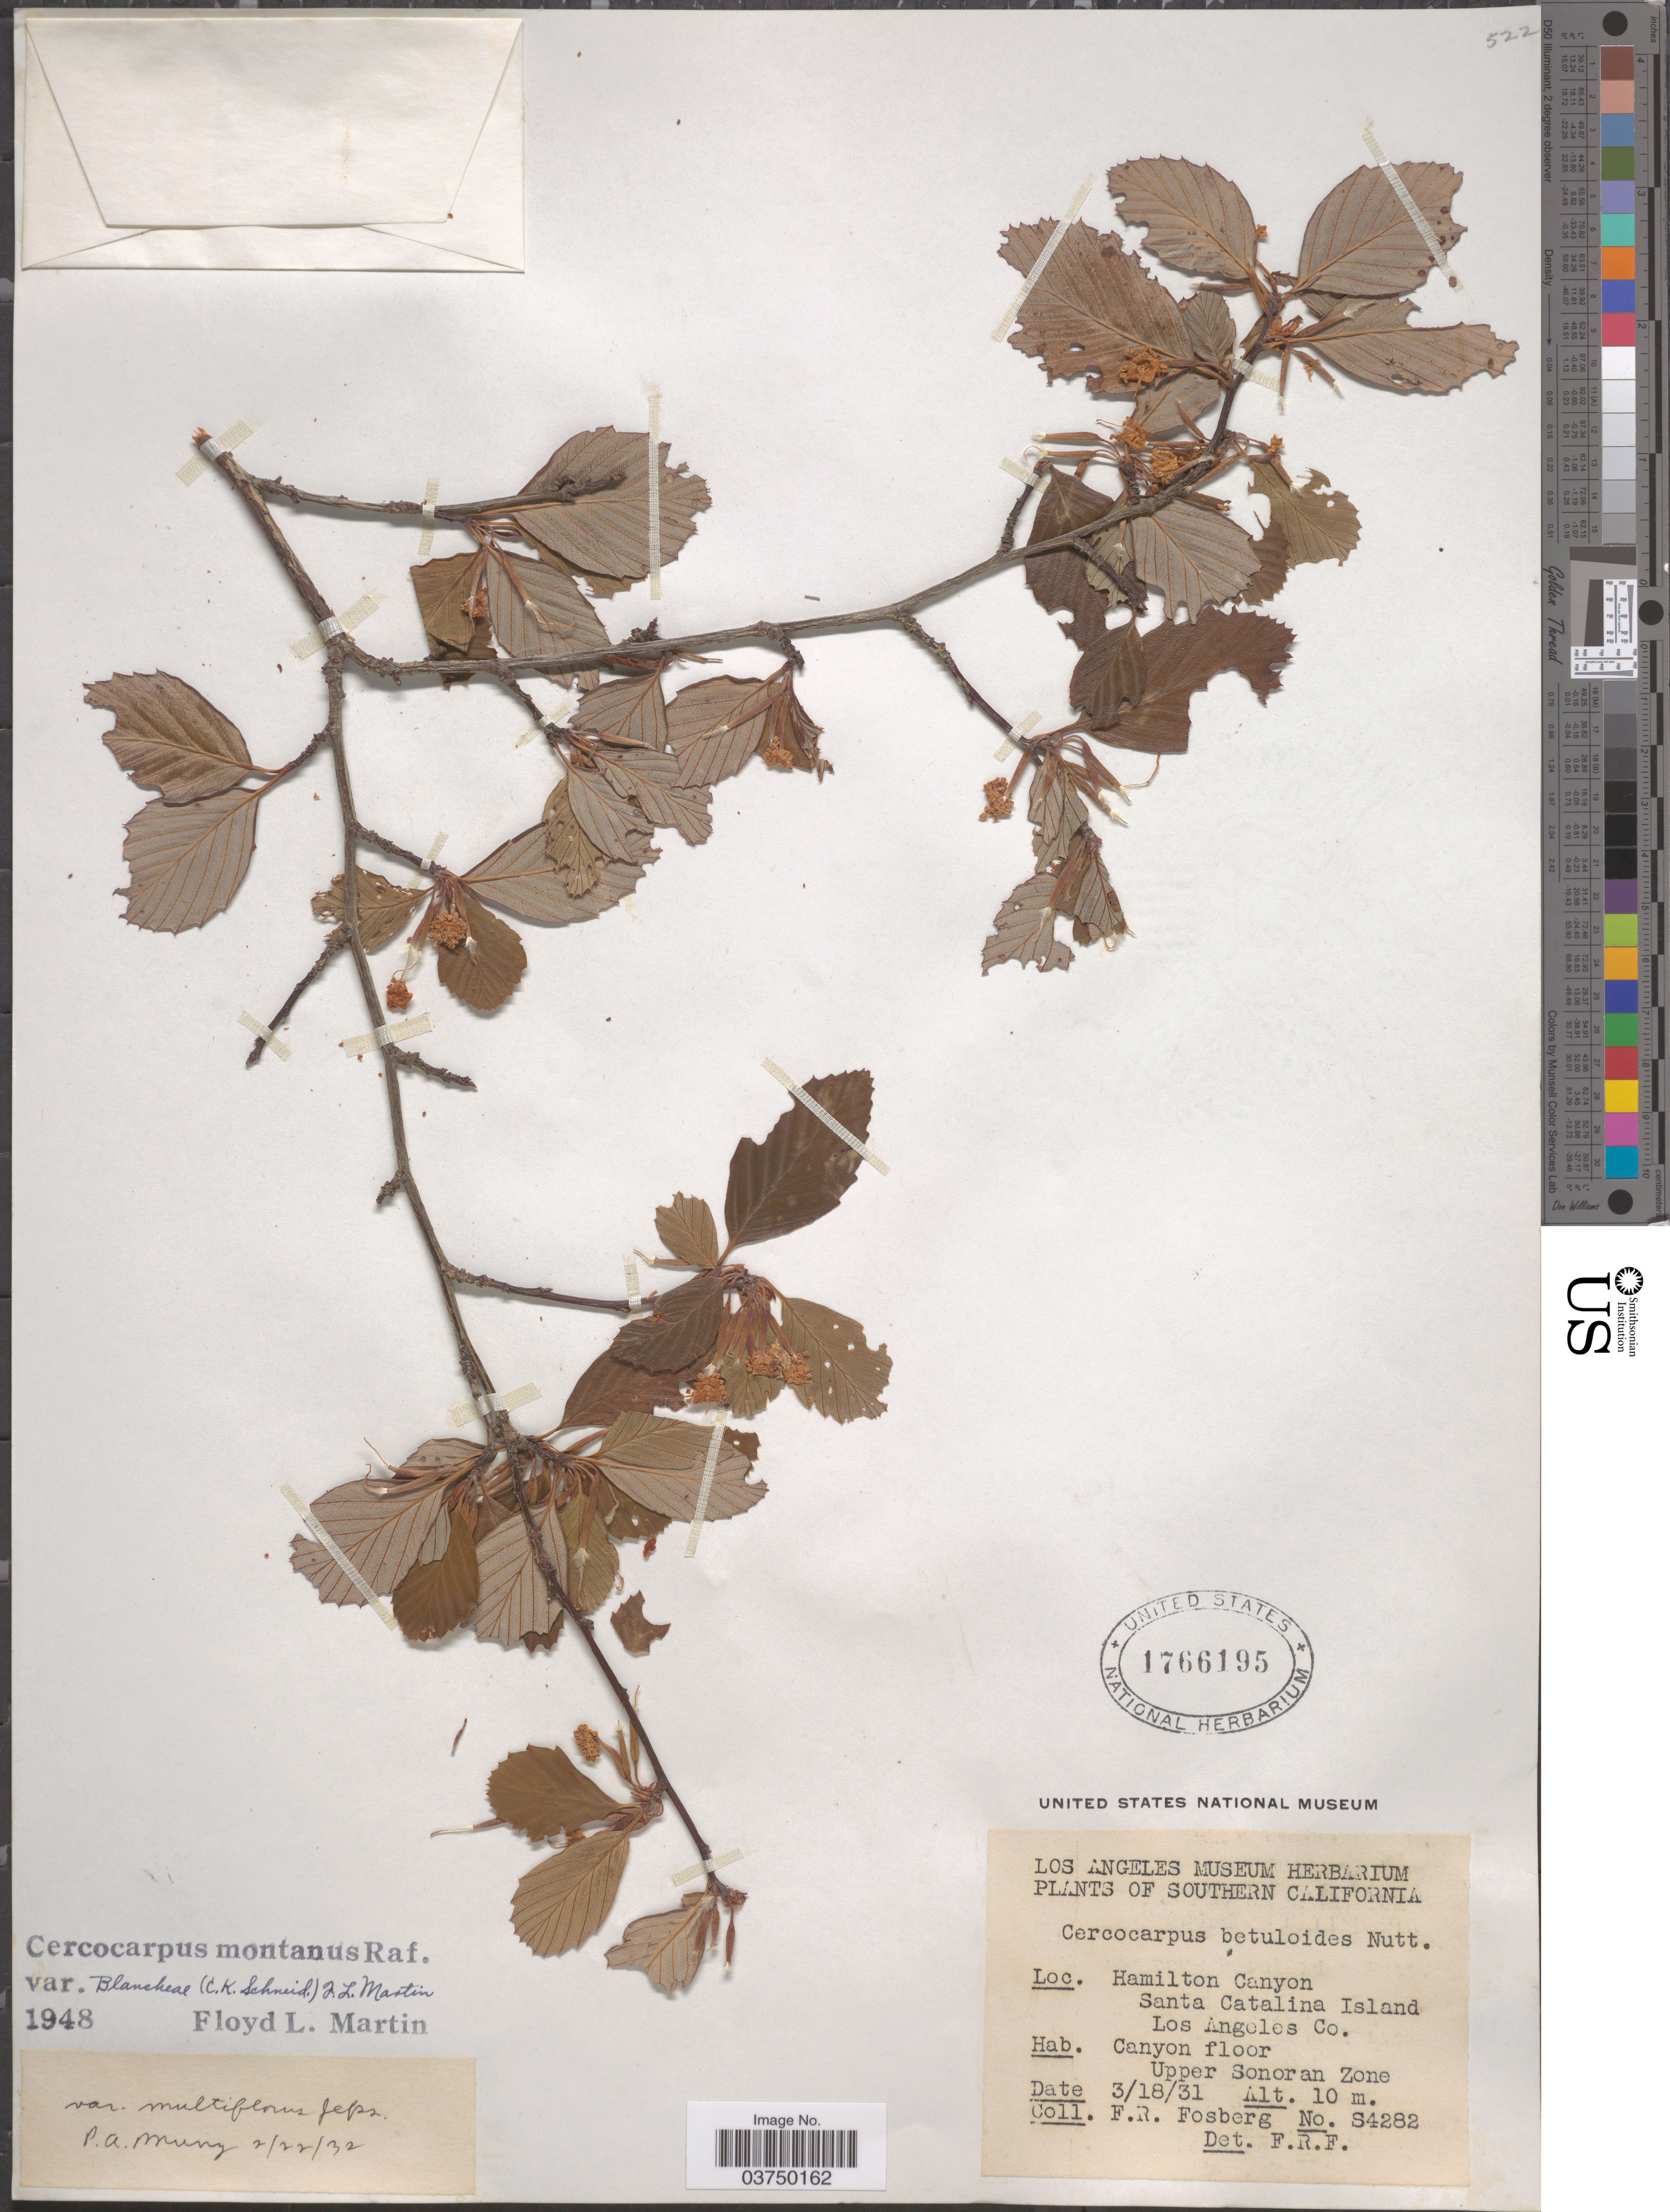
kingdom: Plantae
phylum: Tracheophyta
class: Magnoliopsida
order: Rosales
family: Rosaceae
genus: Cercocarpus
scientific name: Cercocarpus montanus var. blancheae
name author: (C.K. Schneid.) F.L. Martin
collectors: F. R. Fosberg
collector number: S4282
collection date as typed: Transcribed d/m/y: 18/3/31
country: United States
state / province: California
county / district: Los Angeles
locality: Southern California. Hamilton Canyon. Santa Catalina Island. Los Angeles Co. Canyon floor. Upper Sonoran Zone.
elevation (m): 10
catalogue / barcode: US 1766195